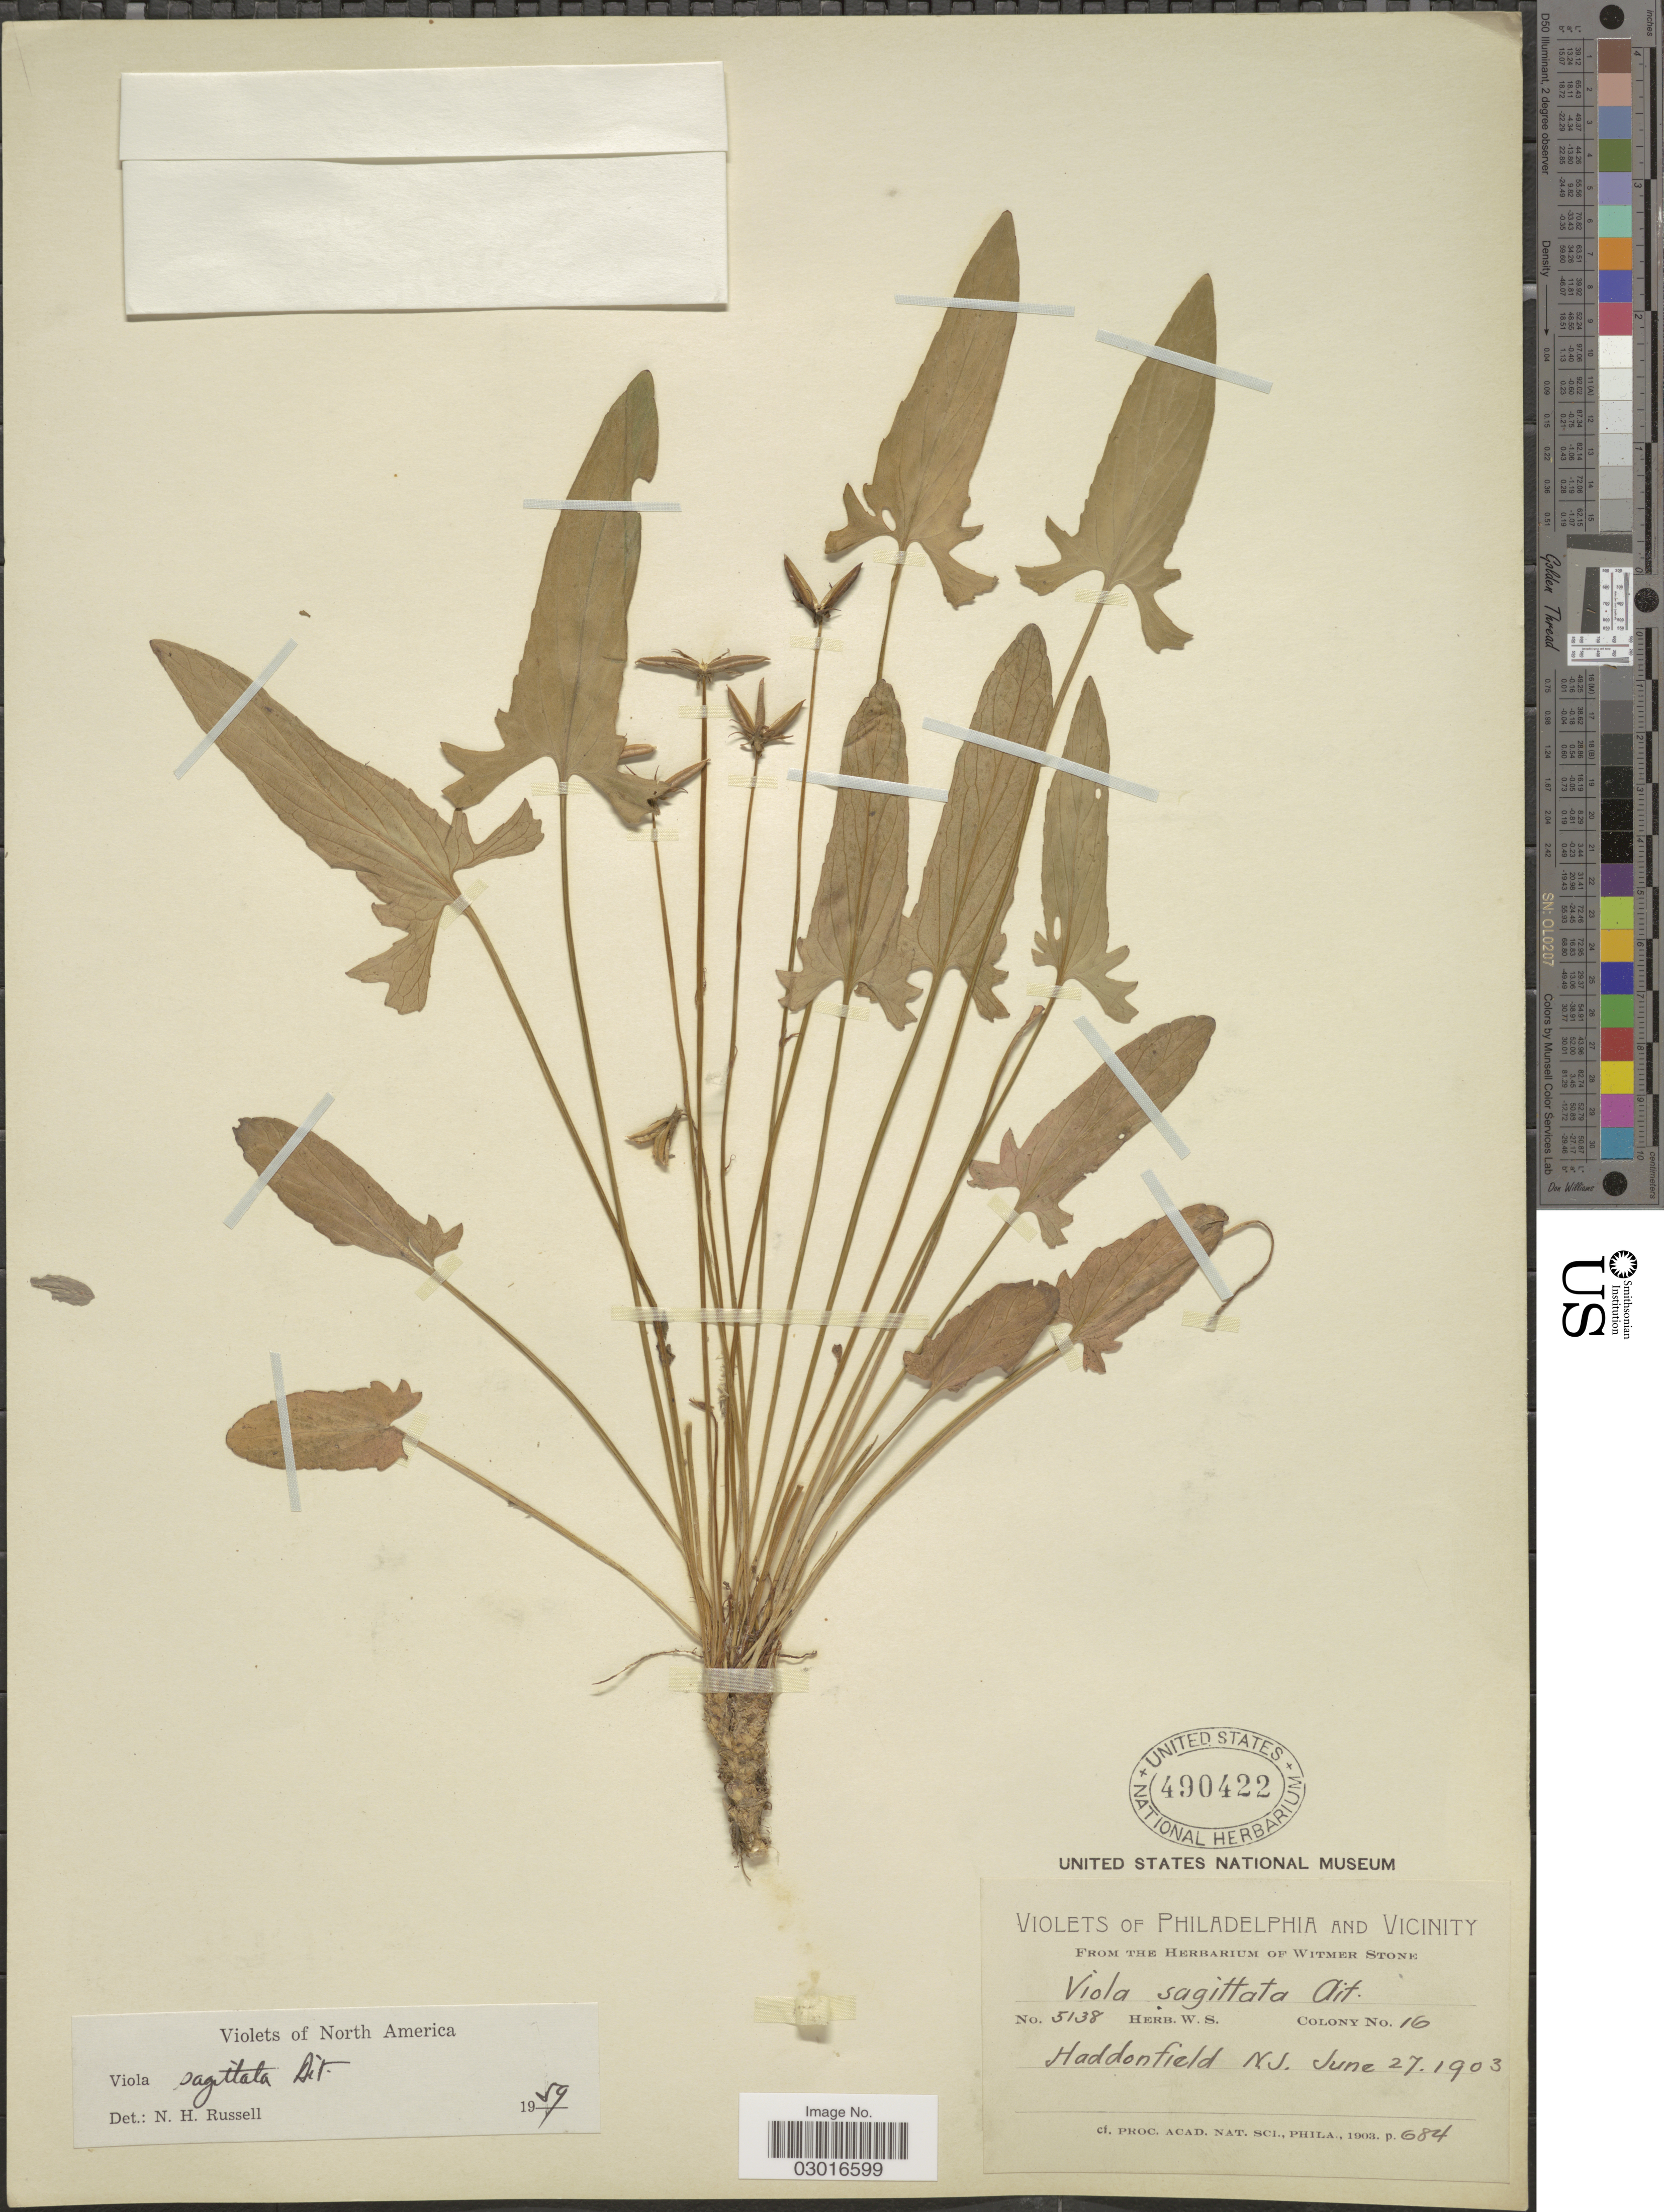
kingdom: Plantae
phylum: Tracheophyta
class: Magnoliopsida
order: Malpighiales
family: Violaceae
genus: Viola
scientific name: Viola sagittata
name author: Aiton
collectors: Ex herb Witmer Stone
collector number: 5138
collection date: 1903-06-27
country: United States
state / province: New Jersey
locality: Philadelphia and Vicinity. Haddonfield.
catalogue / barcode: US 490422